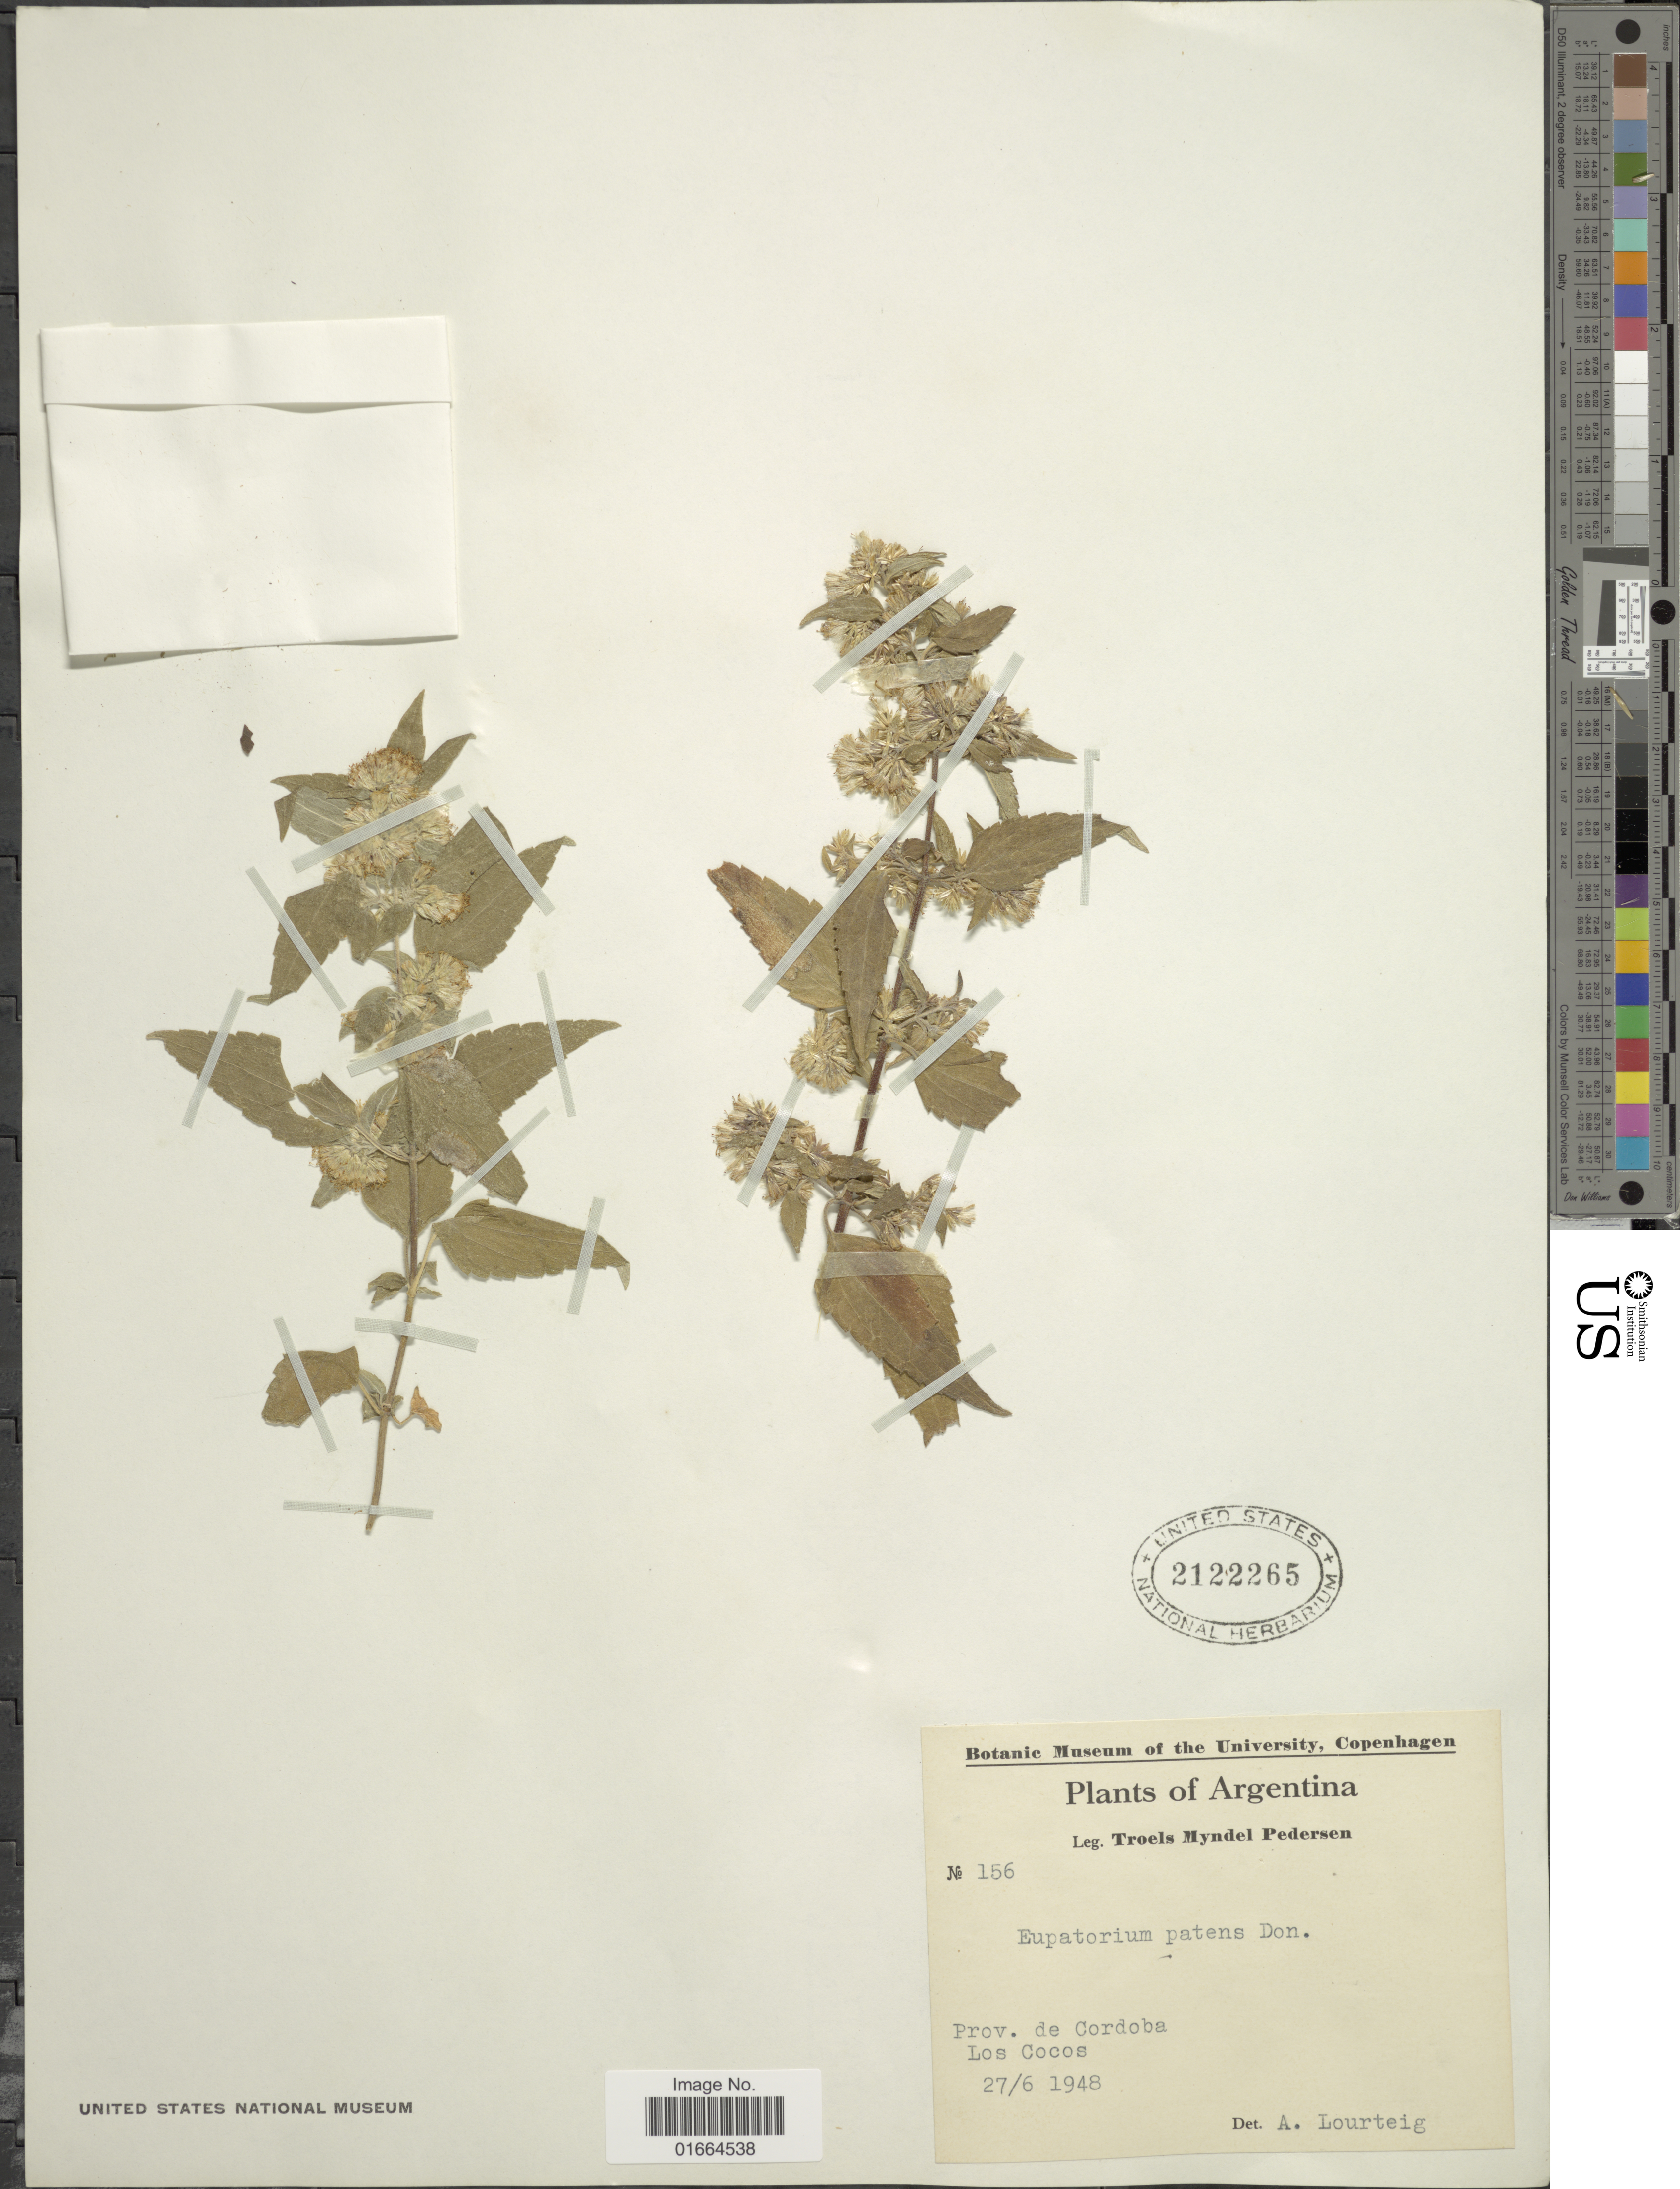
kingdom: Plantae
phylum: Tracheophyta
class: Magnoliopsida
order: Asterales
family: Asteraceae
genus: Ophryosporus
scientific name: Ophryosporus axilliflorus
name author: (Griseb.) Hieron.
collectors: T. Pederson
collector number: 156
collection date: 1948-06-27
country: Argentina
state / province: Cordoba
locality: Prov. de Cordoba, Los Cocos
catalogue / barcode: US 2122265